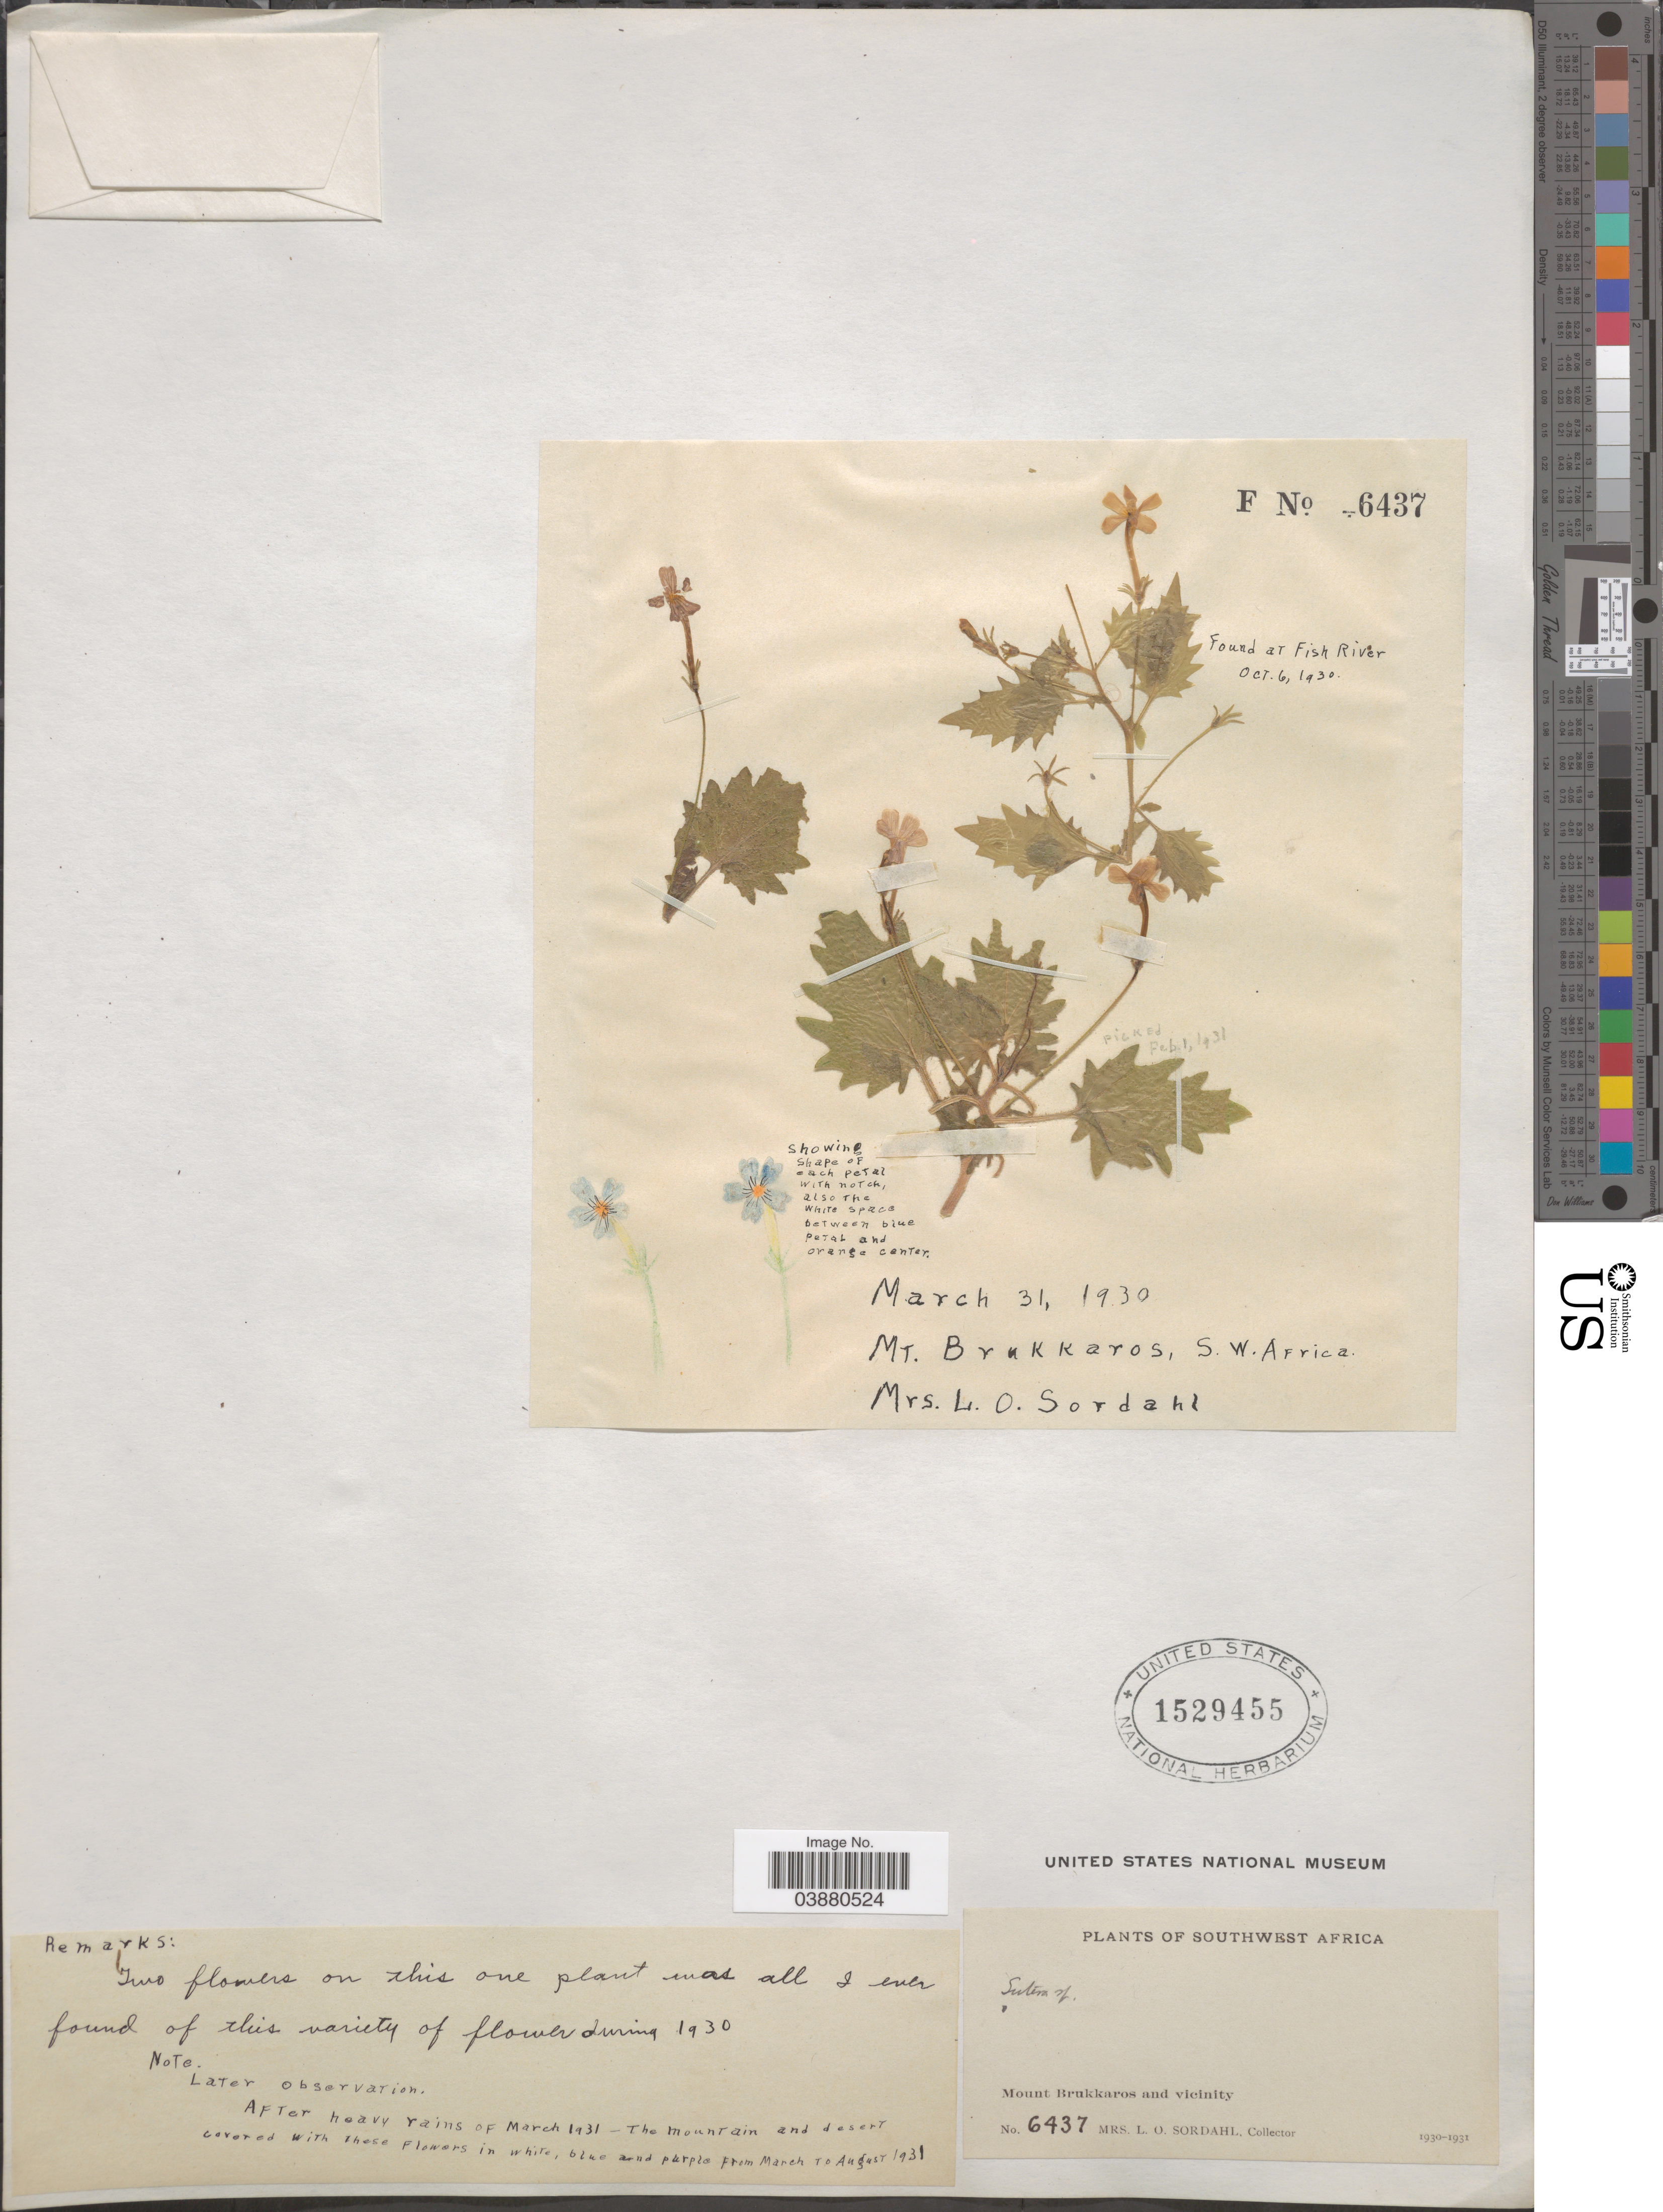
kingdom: Plantae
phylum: Tracheophyta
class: Magnoliopsida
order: Lamiales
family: Scrophulariaceae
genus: Sutera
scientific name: Sutera sp.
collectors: L. Sordahl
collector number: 6437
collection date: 1930-03-31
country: Namibia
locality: Southwest Africa. Mt. Brukkaros. Mount Brukkaros and vicinity.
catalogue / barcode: US 1529455